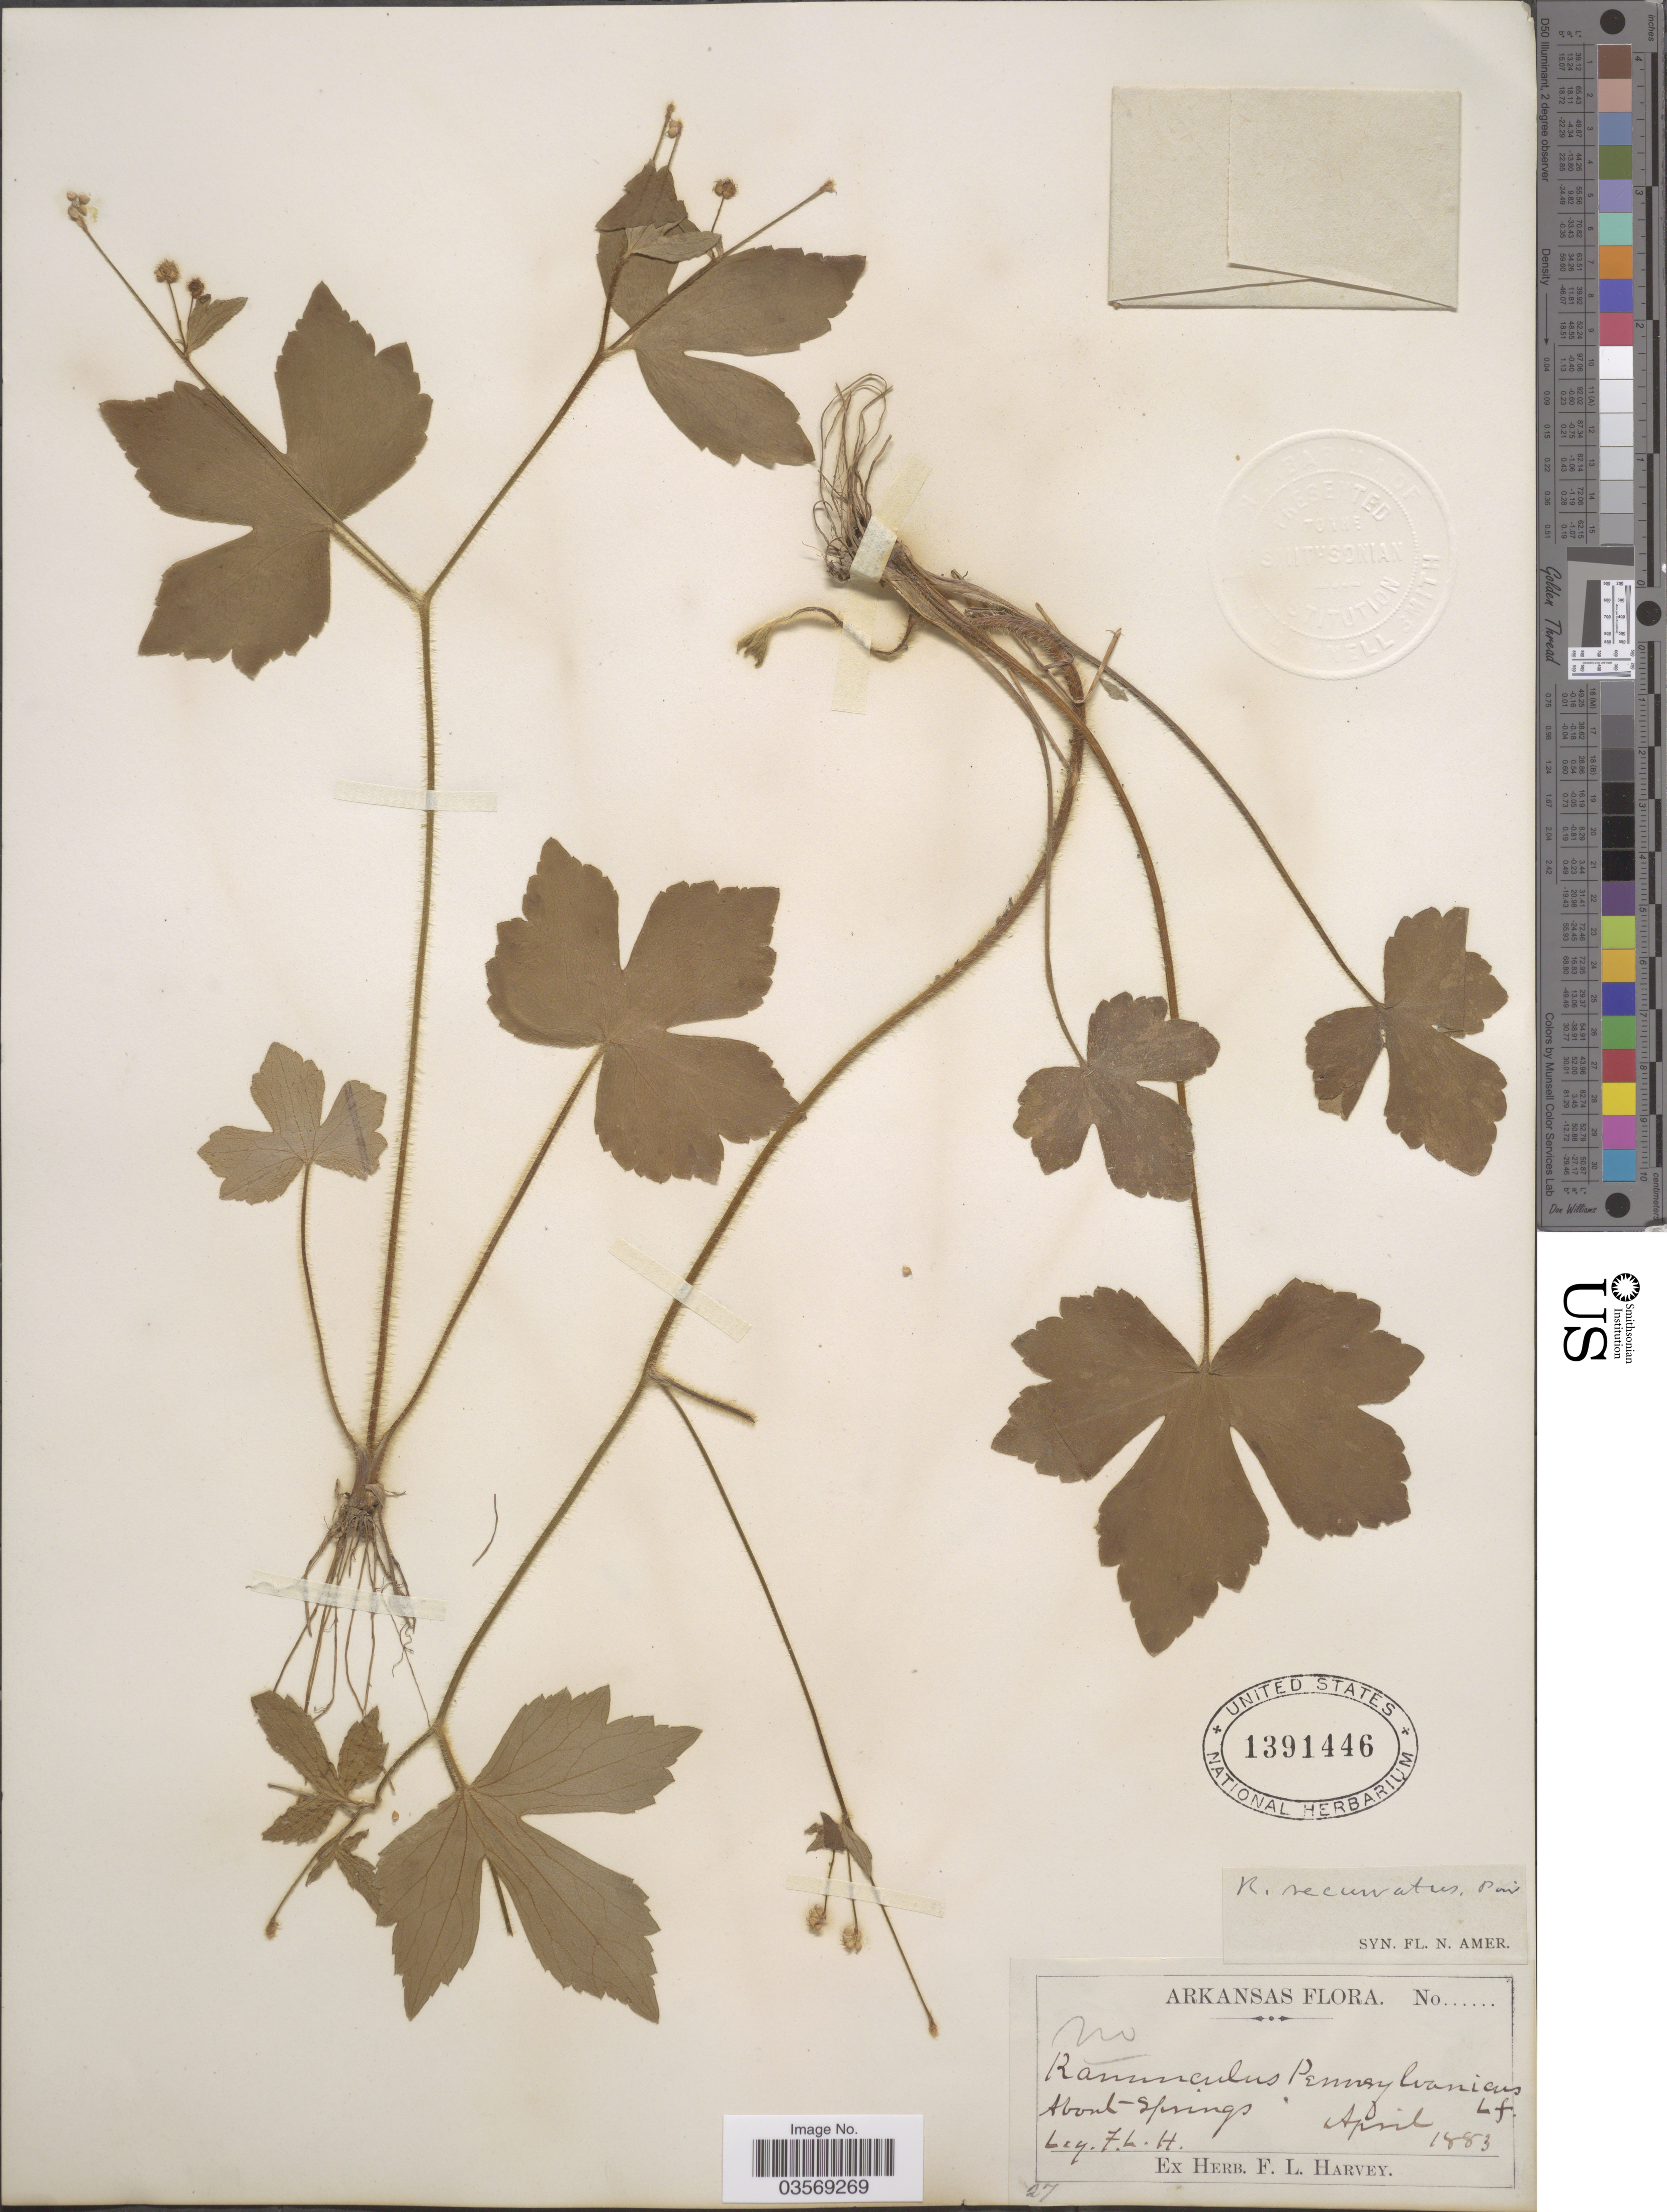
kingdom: Plantae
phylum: Tracheophyta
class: Magnoliopsida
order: Ranunculales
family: Ranunculaceae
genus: Ranunculus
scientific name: Ranunculus recurvatus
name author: Poir.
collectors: F. L. Harvey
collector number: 27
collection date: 1883-04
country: United States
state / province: Arkansas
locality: About Springs.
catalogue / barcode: US 1391446